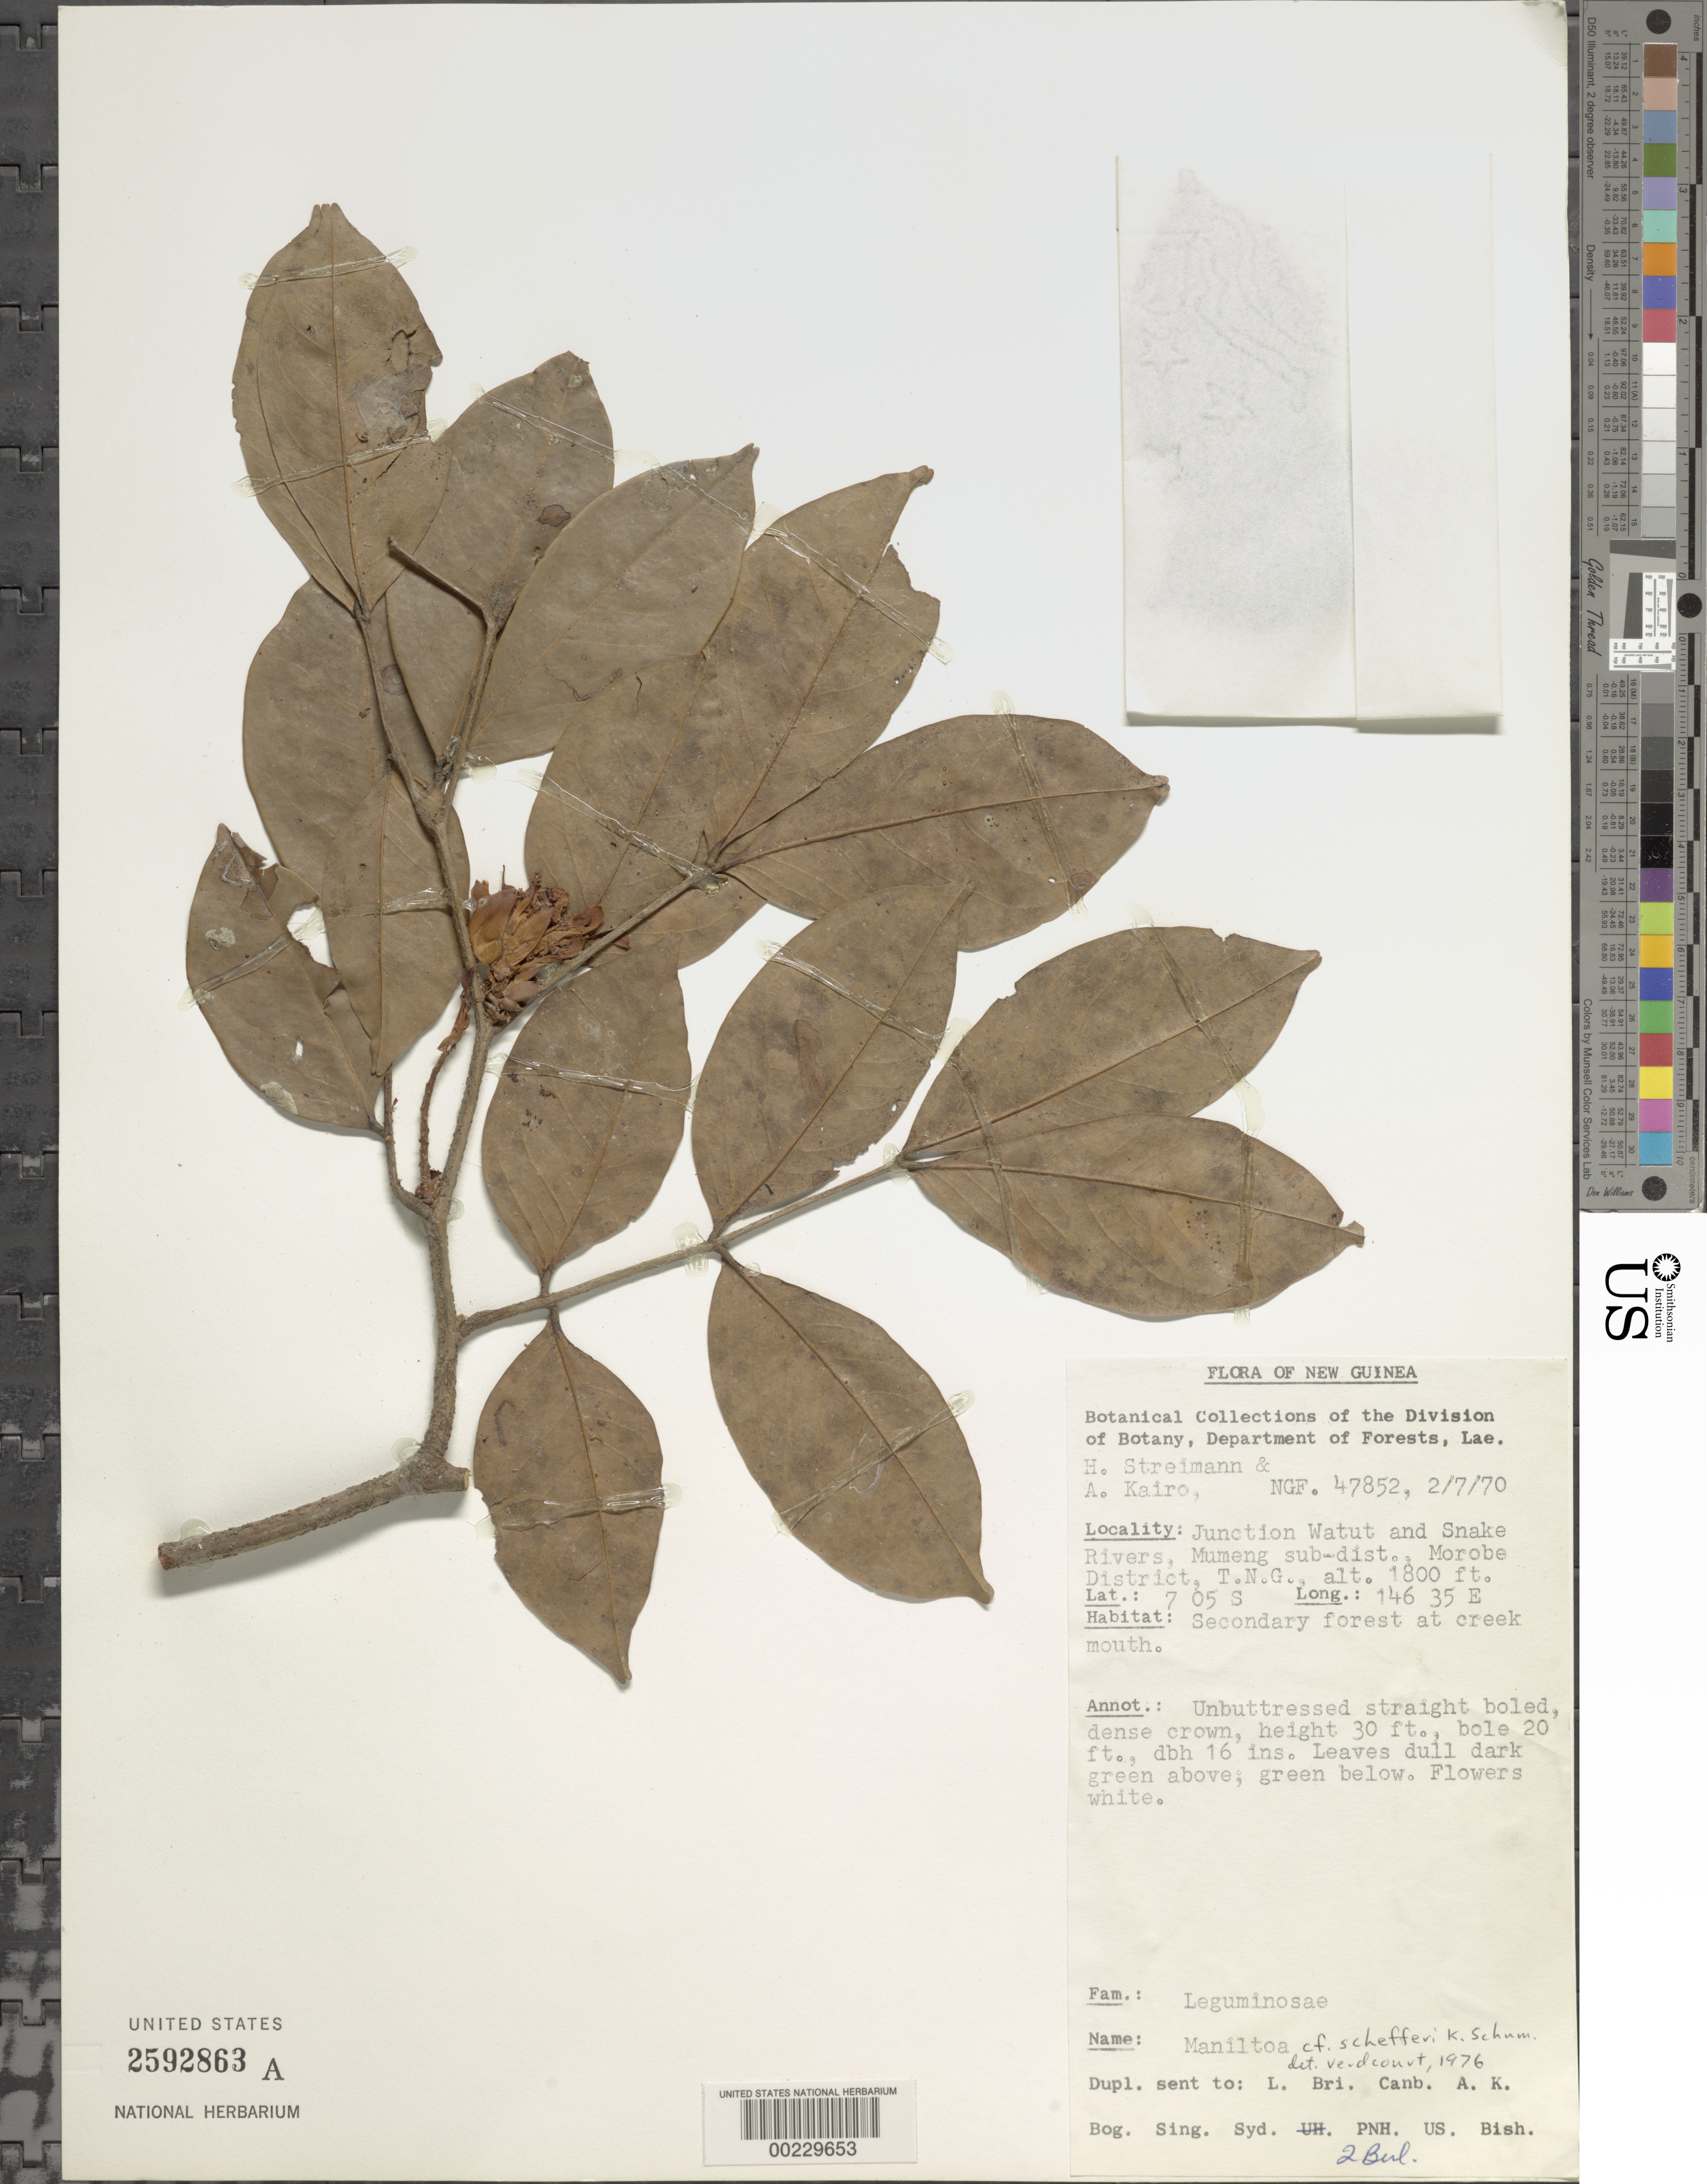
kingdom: Plantae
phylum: Tracheophyta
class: Magnoliopsida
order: Fabales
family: Fabaceae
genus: Maniltoa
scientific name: Maniltoa schefferi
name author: K. Schum. & Hollrung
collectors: H. Streimann & A. Kairo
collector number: Ngf 47852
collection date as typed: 07 Feb 1970 or 02 Jul 1970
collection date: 1970-02-07 or 1970-07-02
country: Papua New Guinea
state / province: Morobe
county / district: Mumeng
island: New Guinea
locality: Junction watut and snake rivers, mumeng subdist.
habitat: Secondary forest at creek mouth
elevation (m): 549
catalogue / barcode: US 2592863A